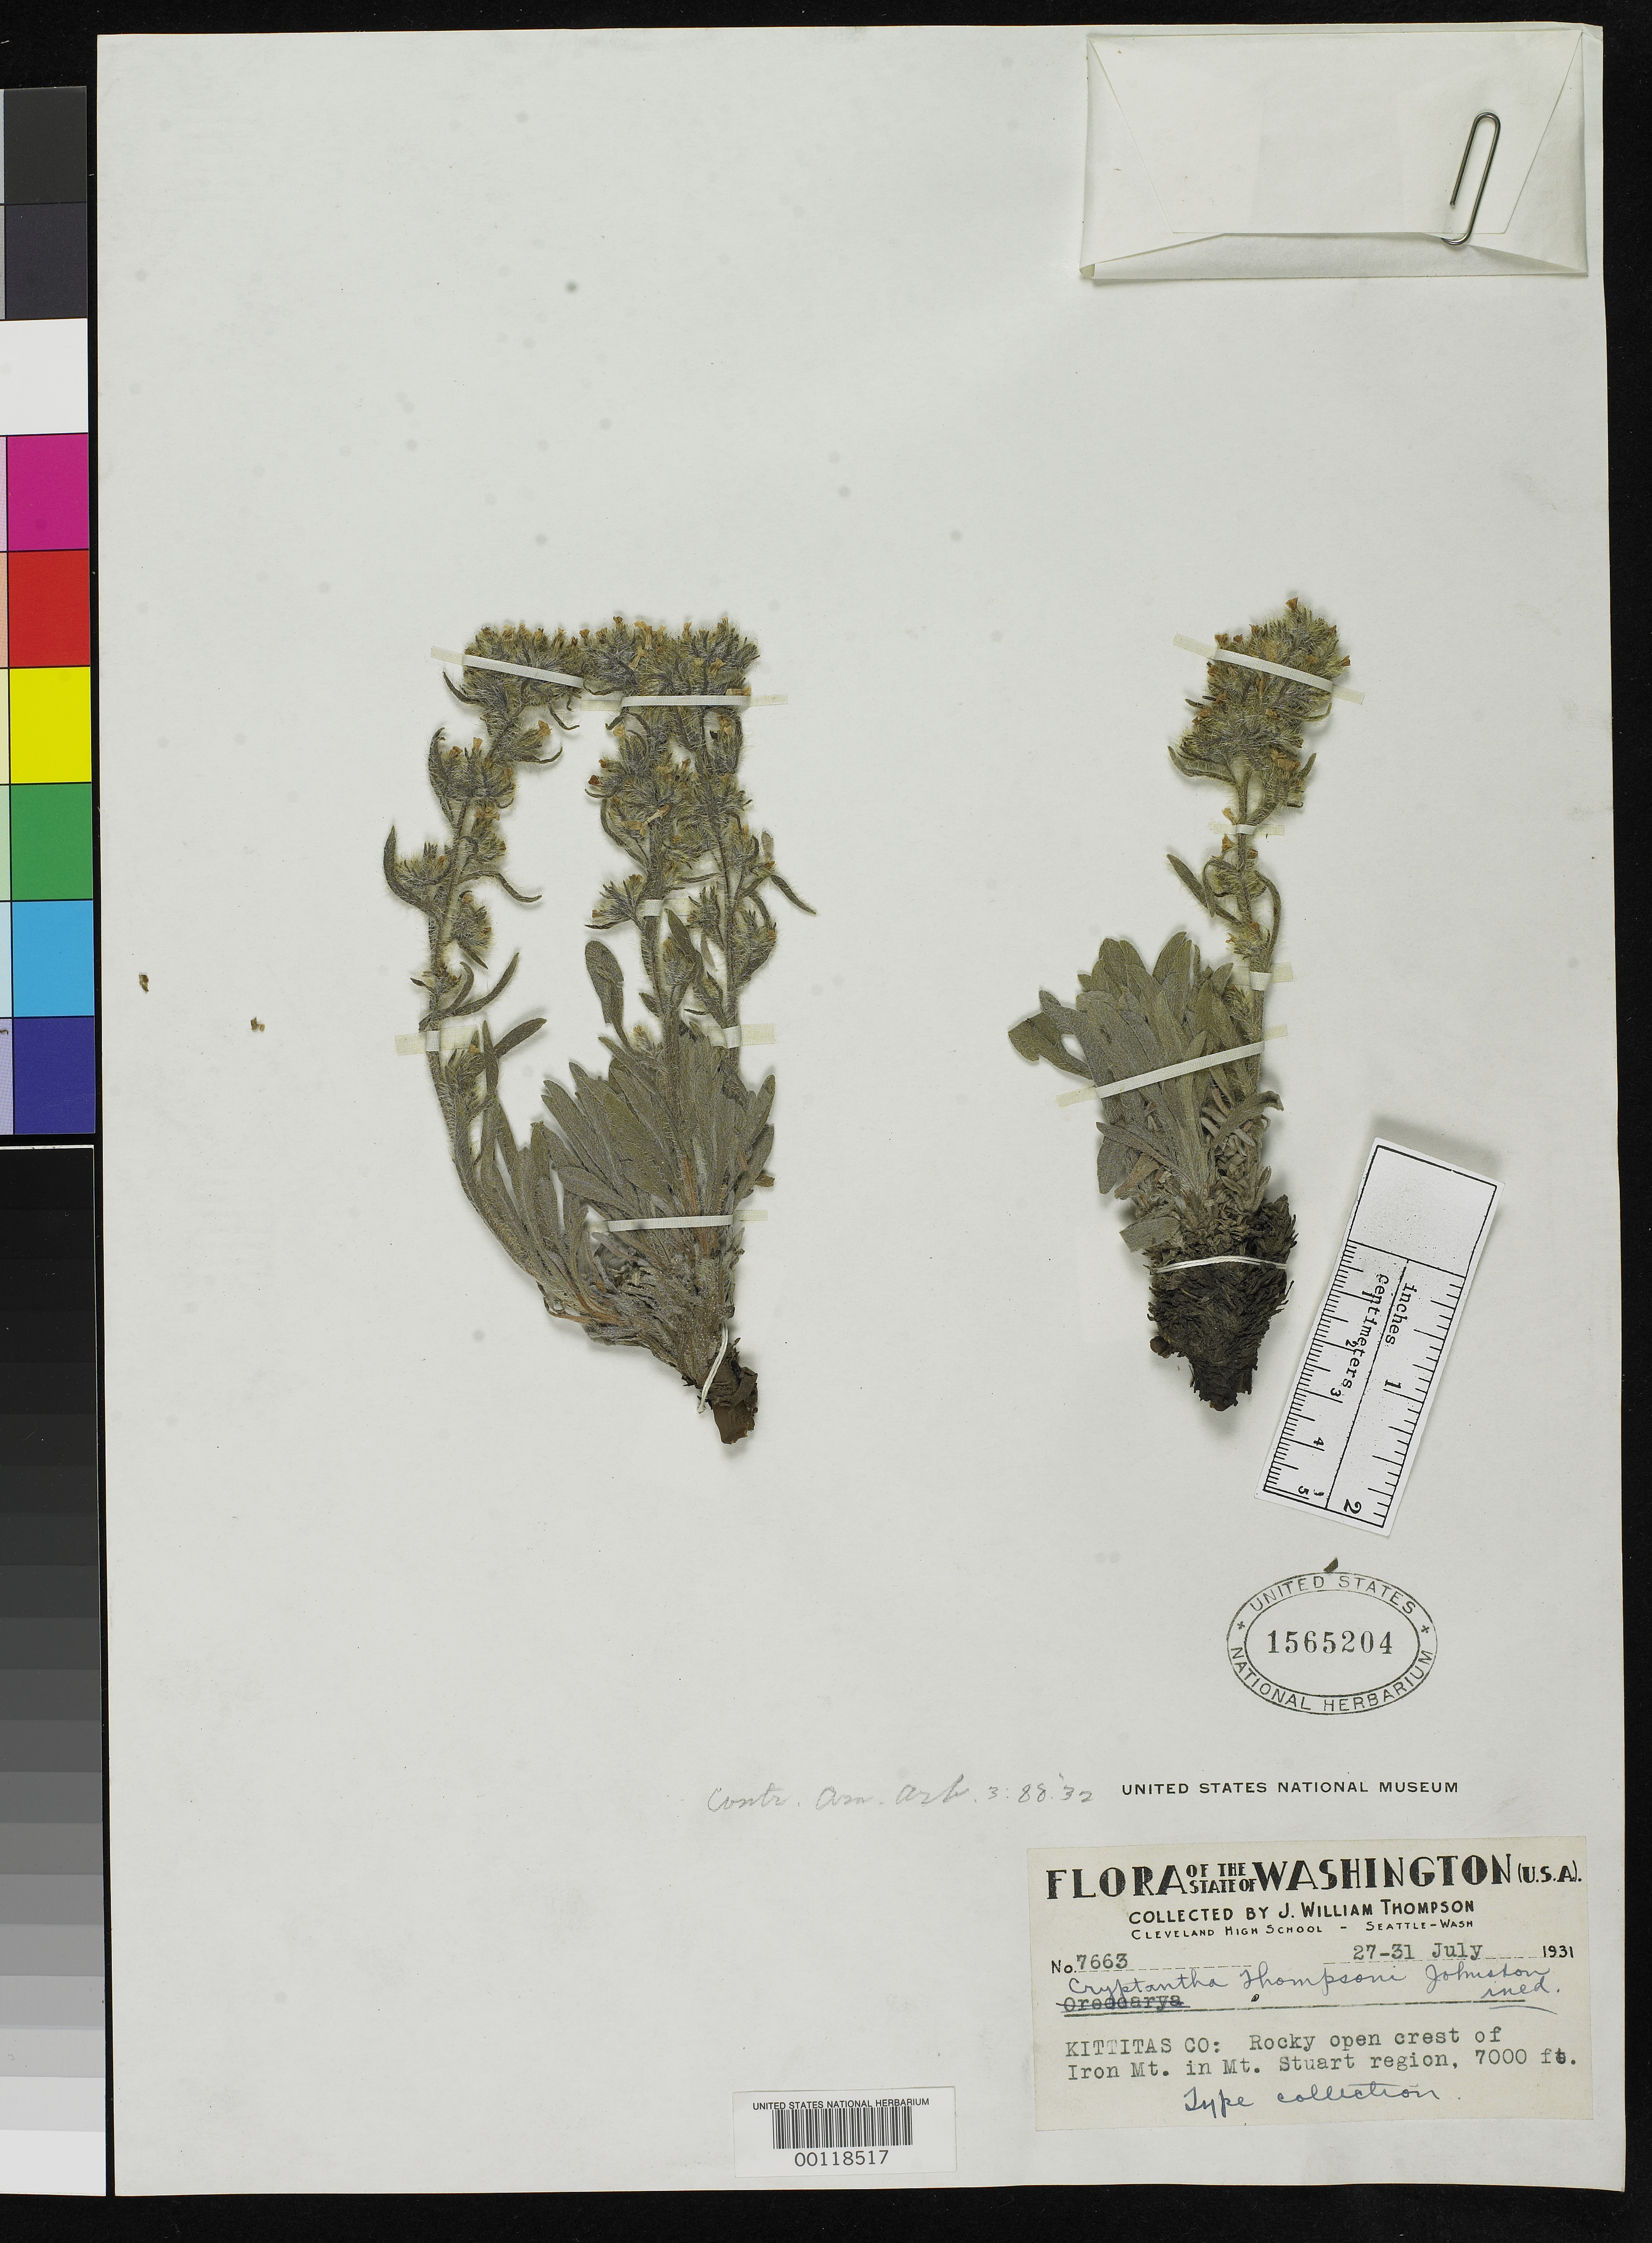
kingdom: Plantae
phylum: Tracheophyta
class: Magnoliopsida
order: Boraginales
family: Boraginaceae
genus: Cryptantha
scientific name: Cryptantha thompsonii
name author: I.M. Johnst.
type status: Isotype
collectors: J. W. Thompson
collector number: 7663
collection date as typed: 27 Jul 1931 to 31 Jul 1931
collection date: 1931-07-27/1931-07-31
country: United States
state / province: Washington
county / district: Kittitas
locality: Iron Mt. in Mt. Stuart Region.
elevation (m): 2134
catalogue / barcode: US 1565204